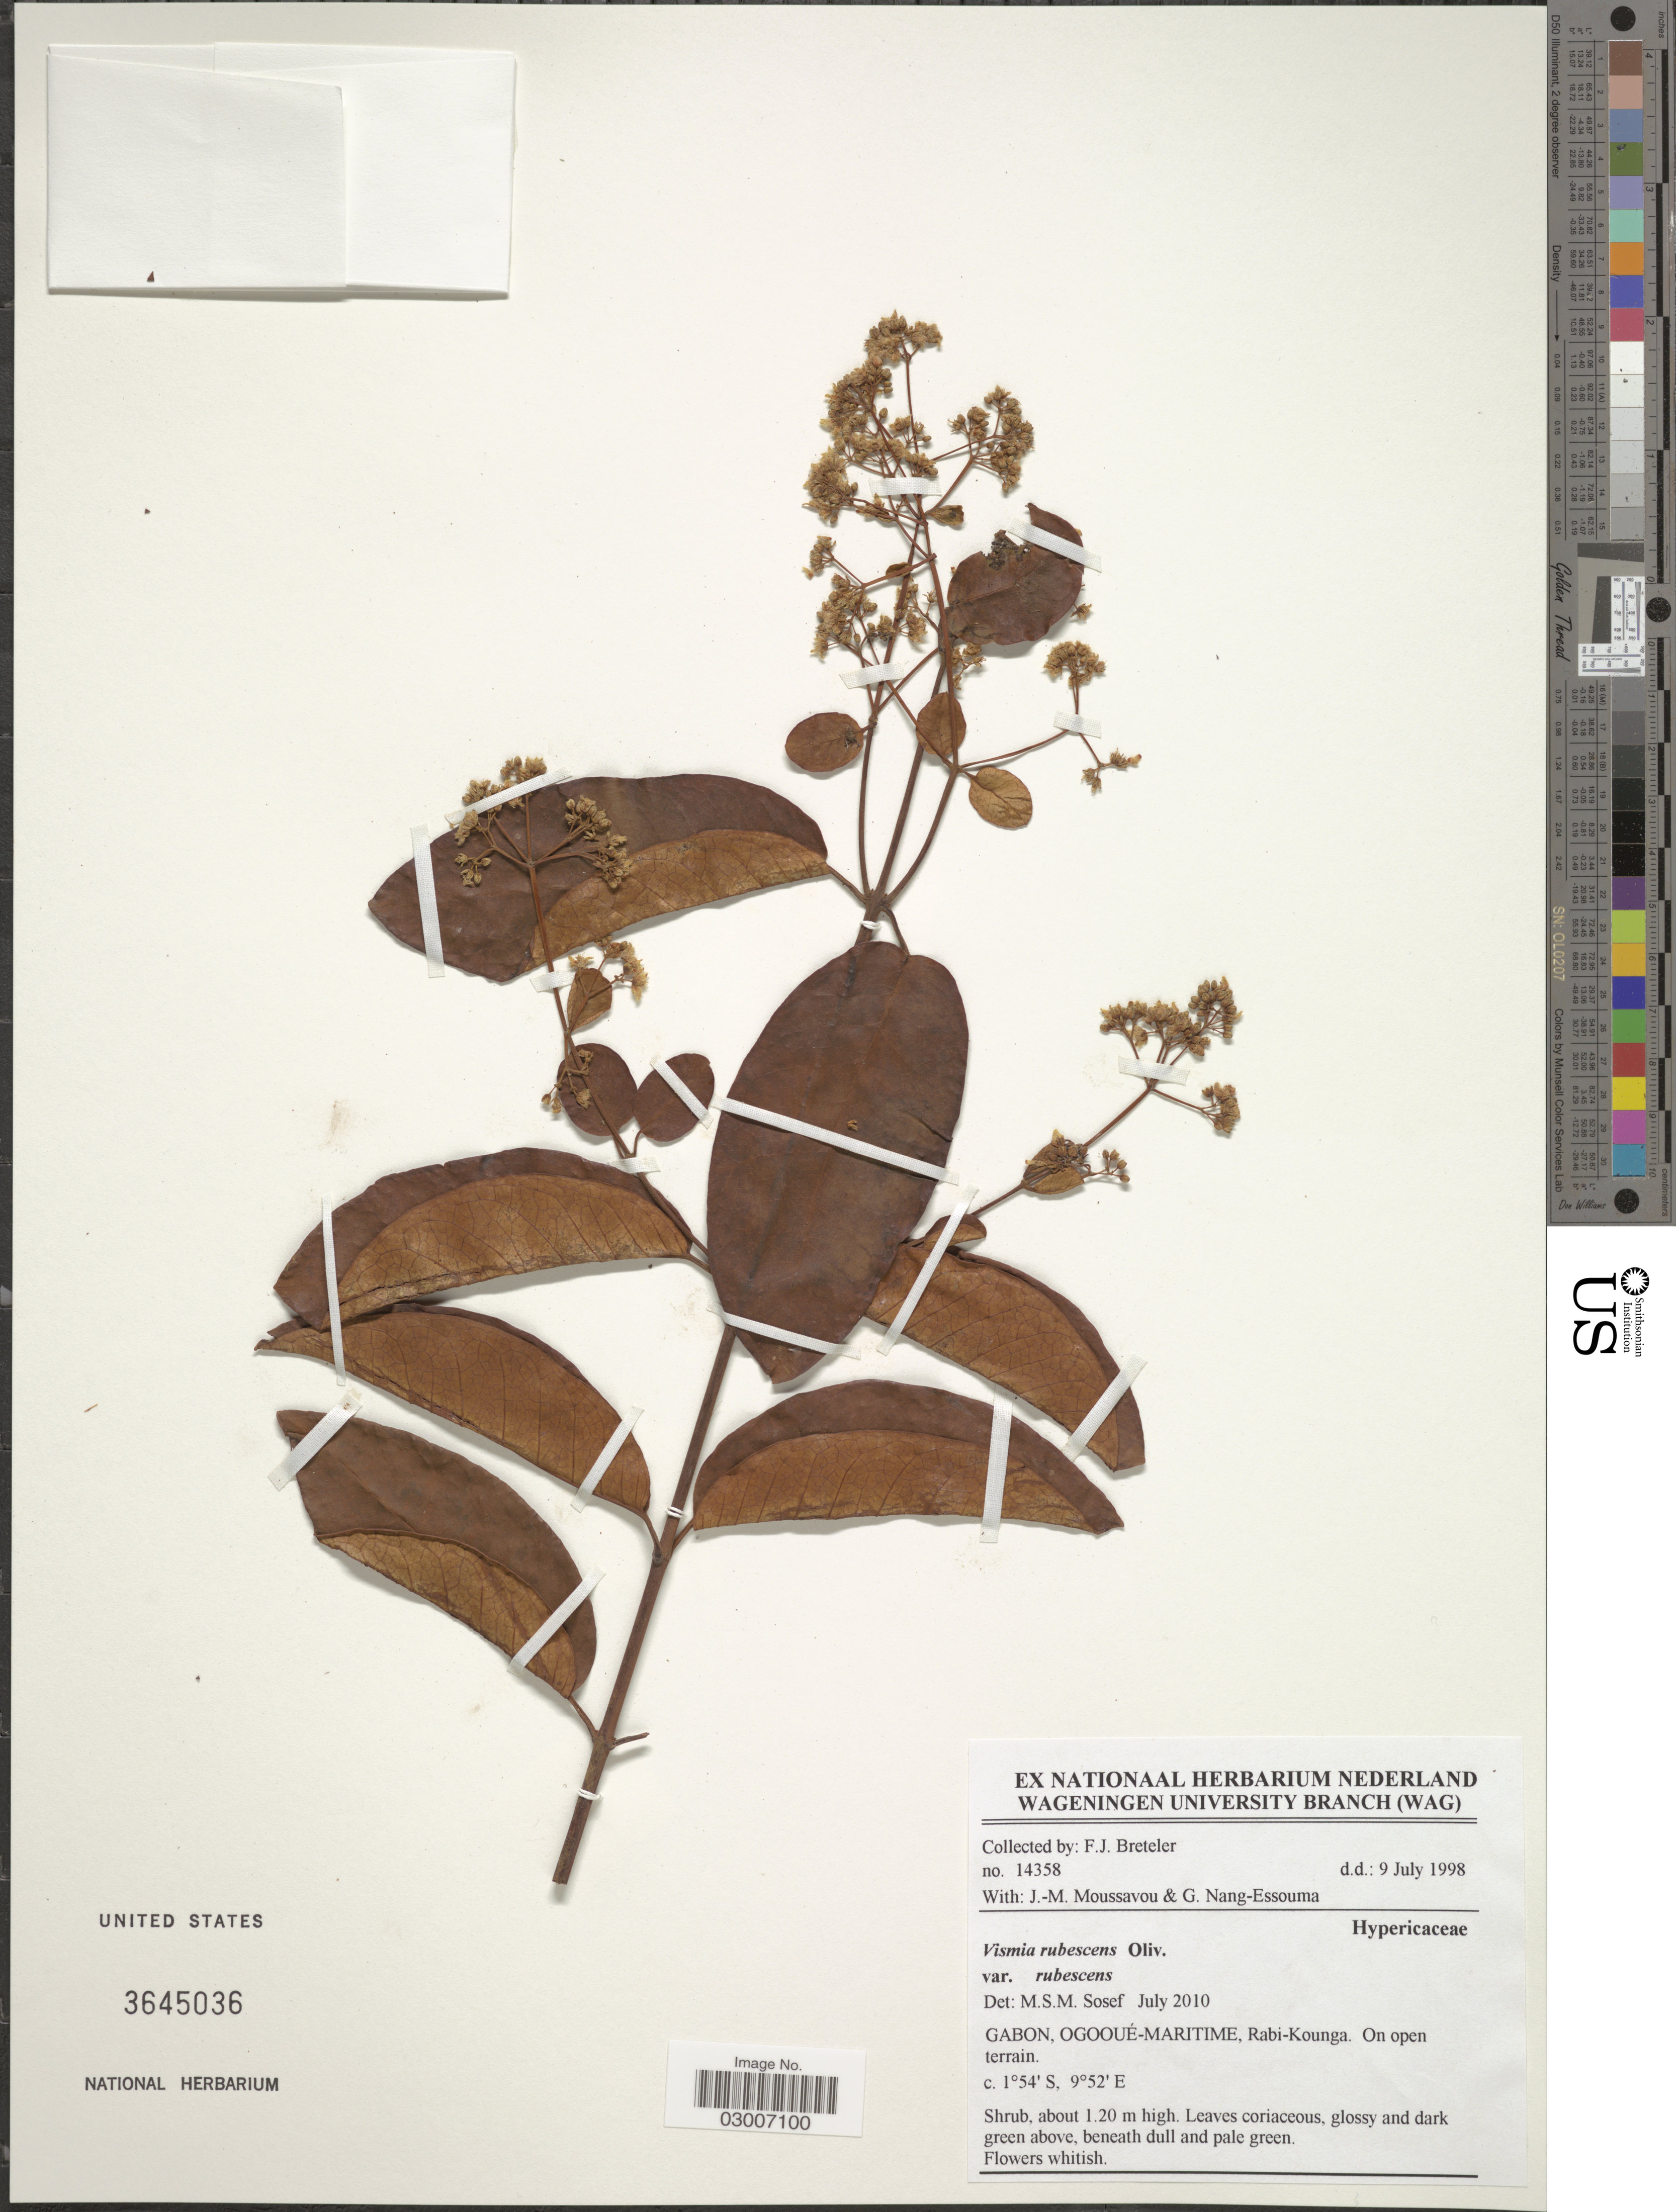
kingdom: Plantae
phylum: Tracheophyta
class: Magnoliopsida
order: Malpighiales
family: Hypericaceae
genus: Vismia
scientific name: Vismia rubescens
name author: Oliv.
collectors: F. J. Breteler, J. Moussavou & G. Nang-Essouma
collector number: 14358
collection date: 1998-07-09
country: Gabon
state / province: Ogooue-Maritime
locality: Rabi-Kounga. On open terrain.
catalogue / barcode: US 3645036